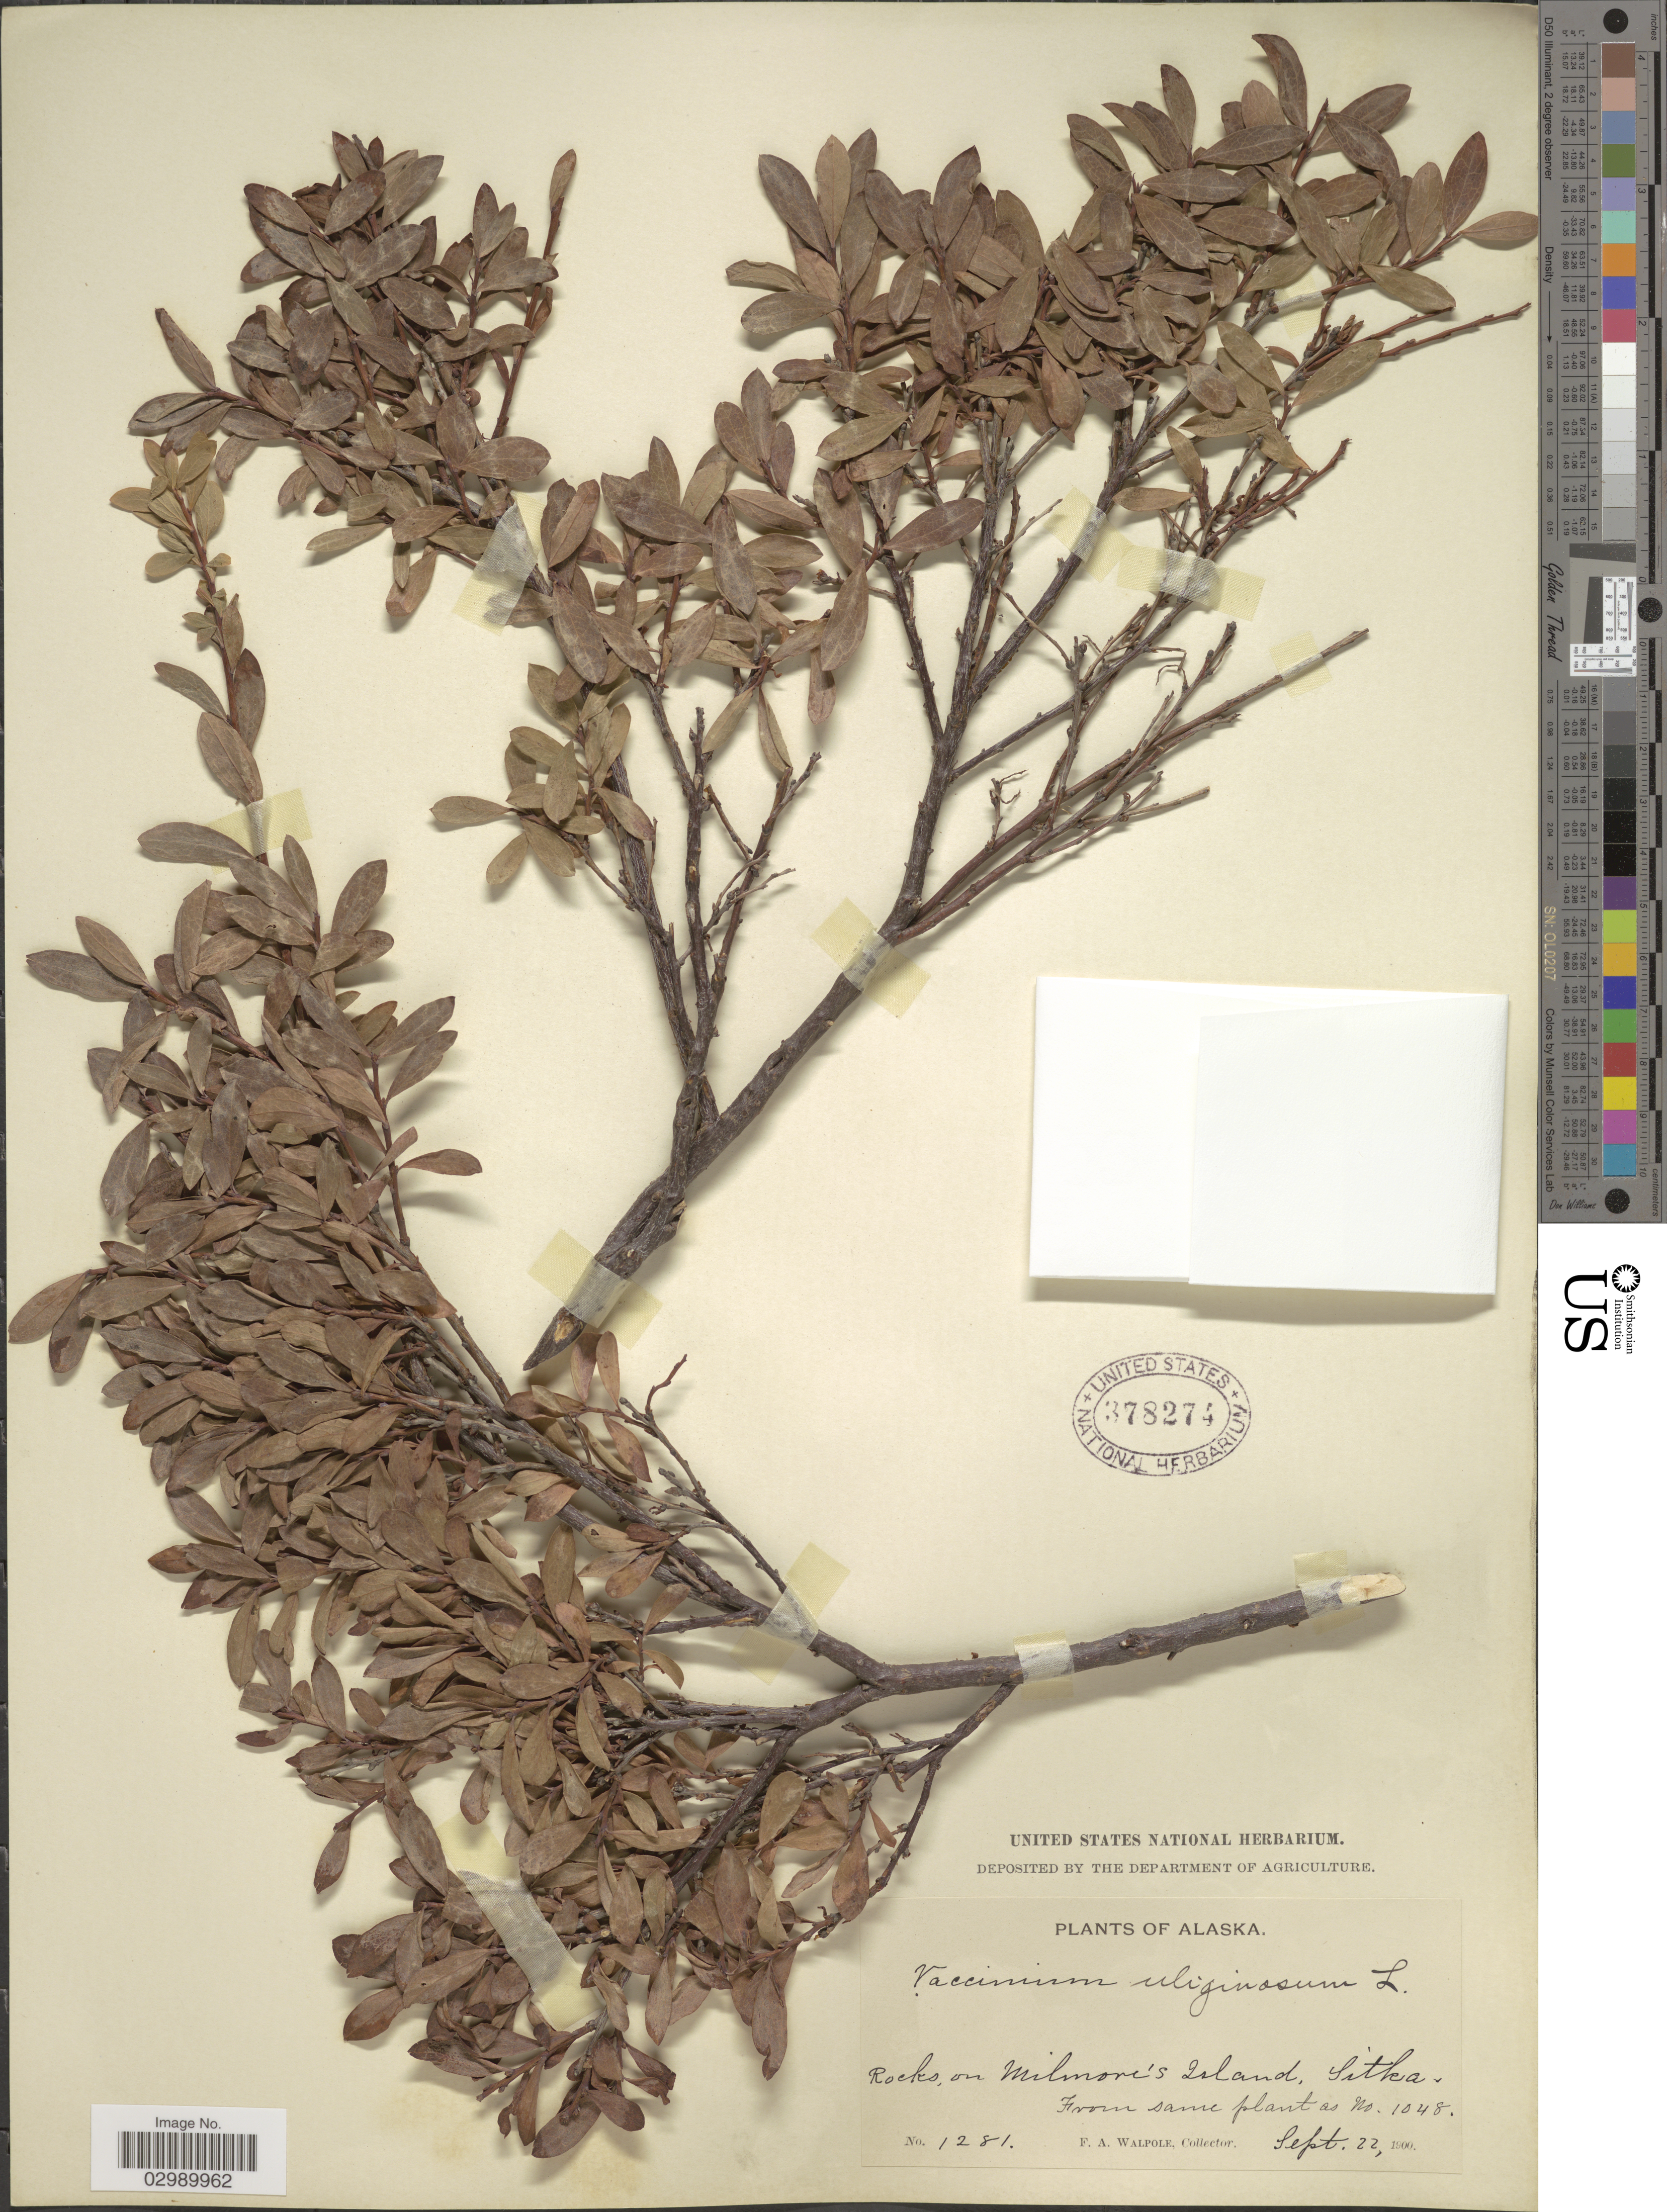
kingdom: Plantae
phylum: Tracheophyta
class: Magnoliopsida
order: Ericales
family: Ericaceae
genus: Vaccinium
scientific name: Vaccinium uliginosum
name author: L.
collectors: F. Walpole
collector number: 1281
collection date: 1900-09-22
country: United States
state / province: Alaska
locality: Rocks on Milmore's Island, Sitka.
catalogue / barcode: US 378274